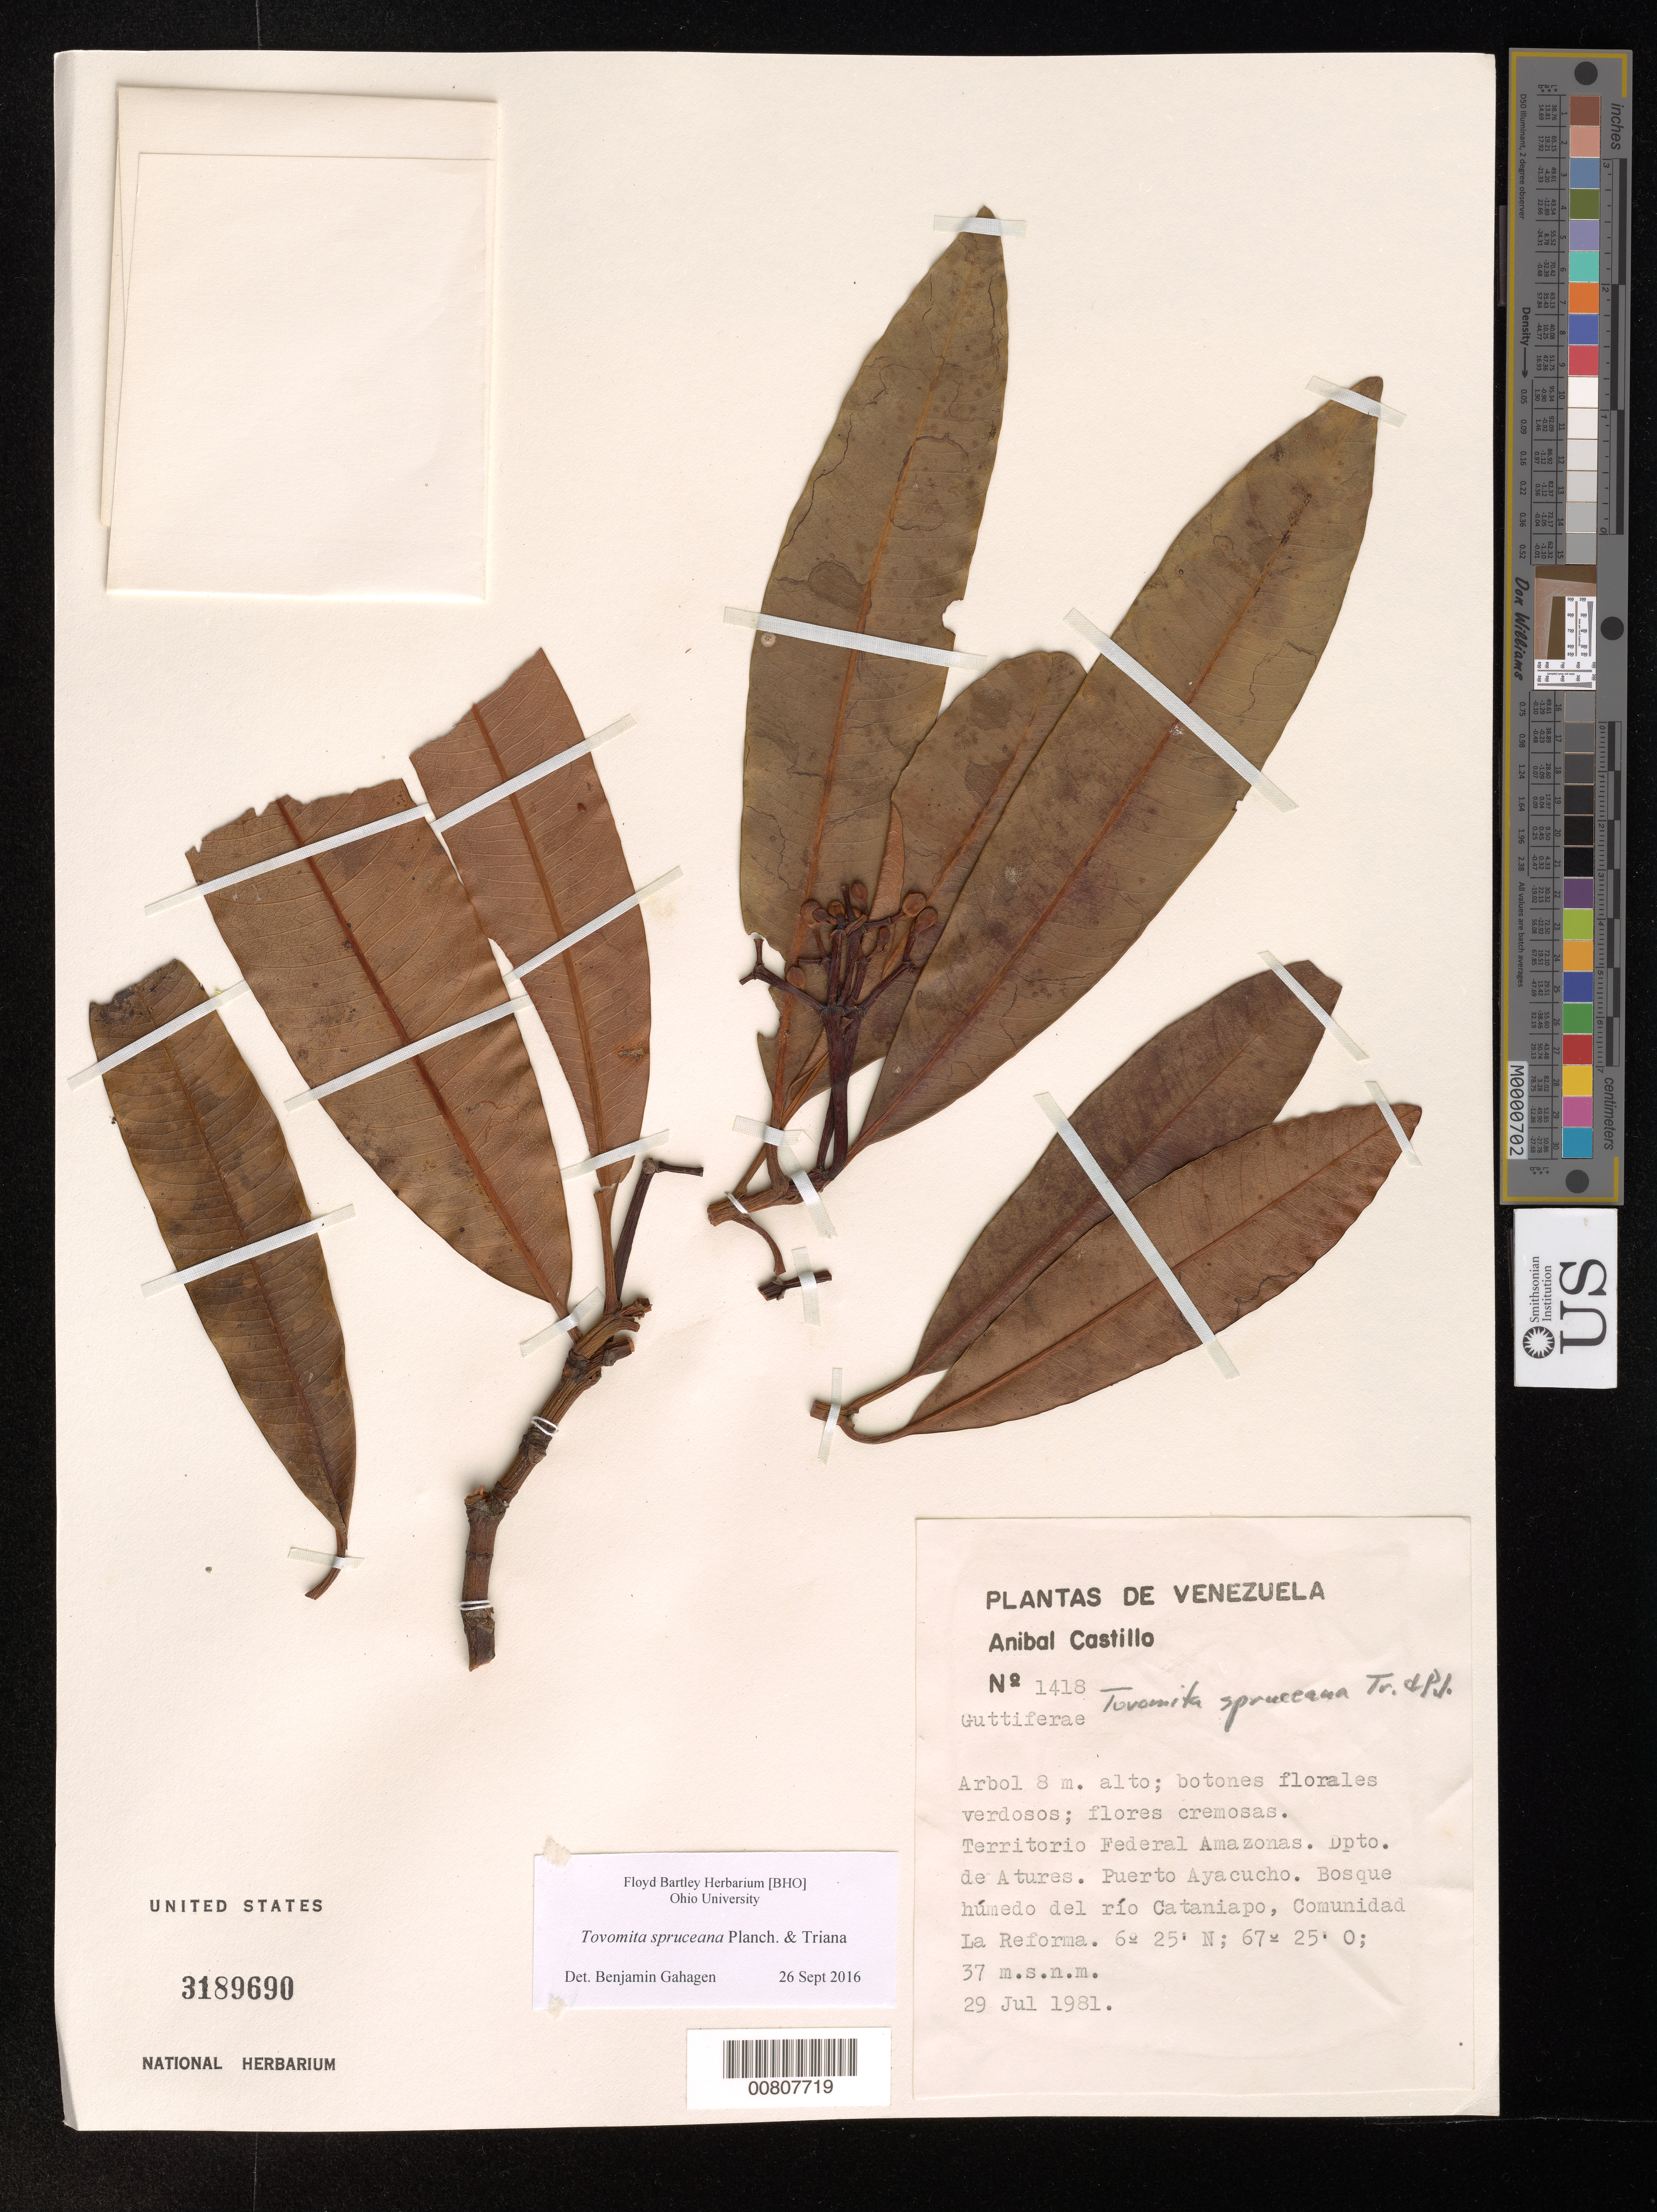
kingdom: Plantae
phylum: Tracheophyta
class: Magnoliopsida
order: Malpighiales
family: Clusiaceae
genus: Tovomita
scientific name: Tovomita spruceana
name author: Planch. & Triana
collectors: A. Castillo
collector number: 1418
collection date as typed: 29-Jul-81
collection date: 1981-07-29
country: Venezuela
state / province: Amazonas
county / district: Atures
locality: Río Cataniapo, entre la comunidad La Reforma y el puente que va hacia Samariapo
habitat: Bosque húmedo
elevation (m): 37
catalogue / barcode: US 3189690